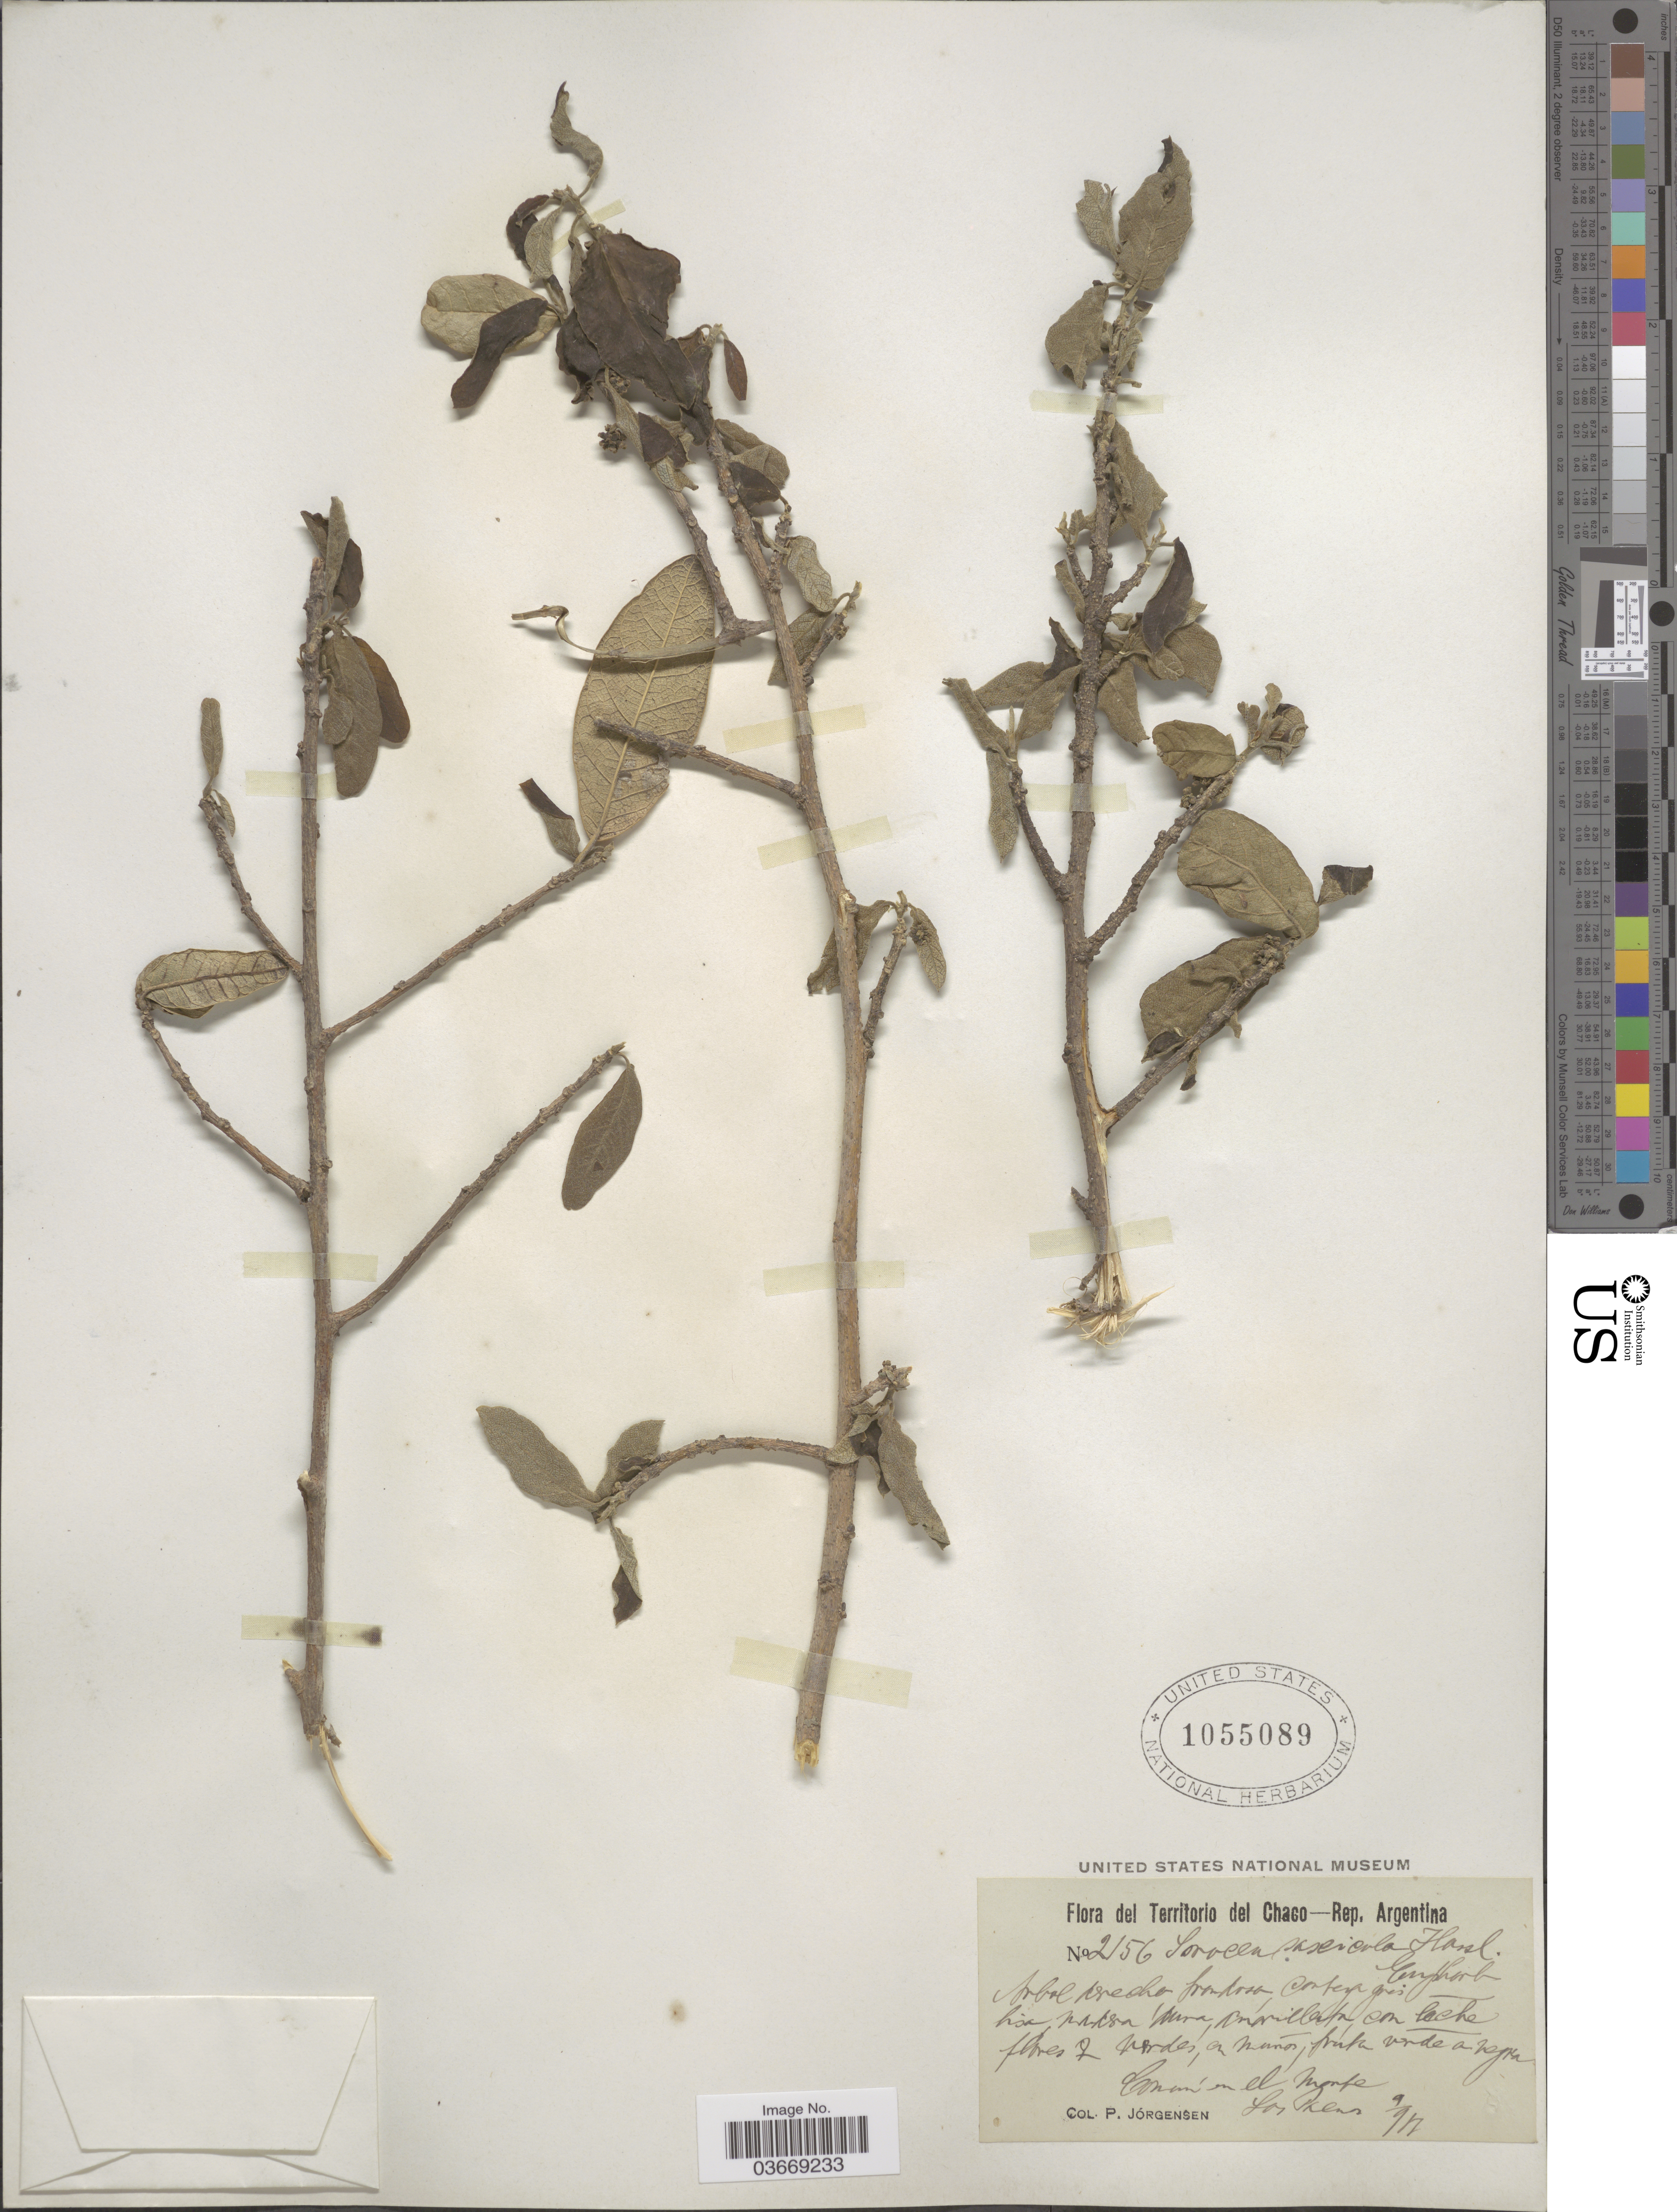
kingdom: Plantae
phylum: Tracheophyta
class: Magnoliopsida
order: Rosales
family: Moraceae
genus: Sorocea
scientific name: Sorocea saxicola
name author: Hassl.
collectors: P. Jörgensen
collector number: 2156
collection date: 1917-09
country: Argentina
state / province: Chaco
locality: Comán en el Monte. Las Palmas.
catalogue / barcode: US 1055089